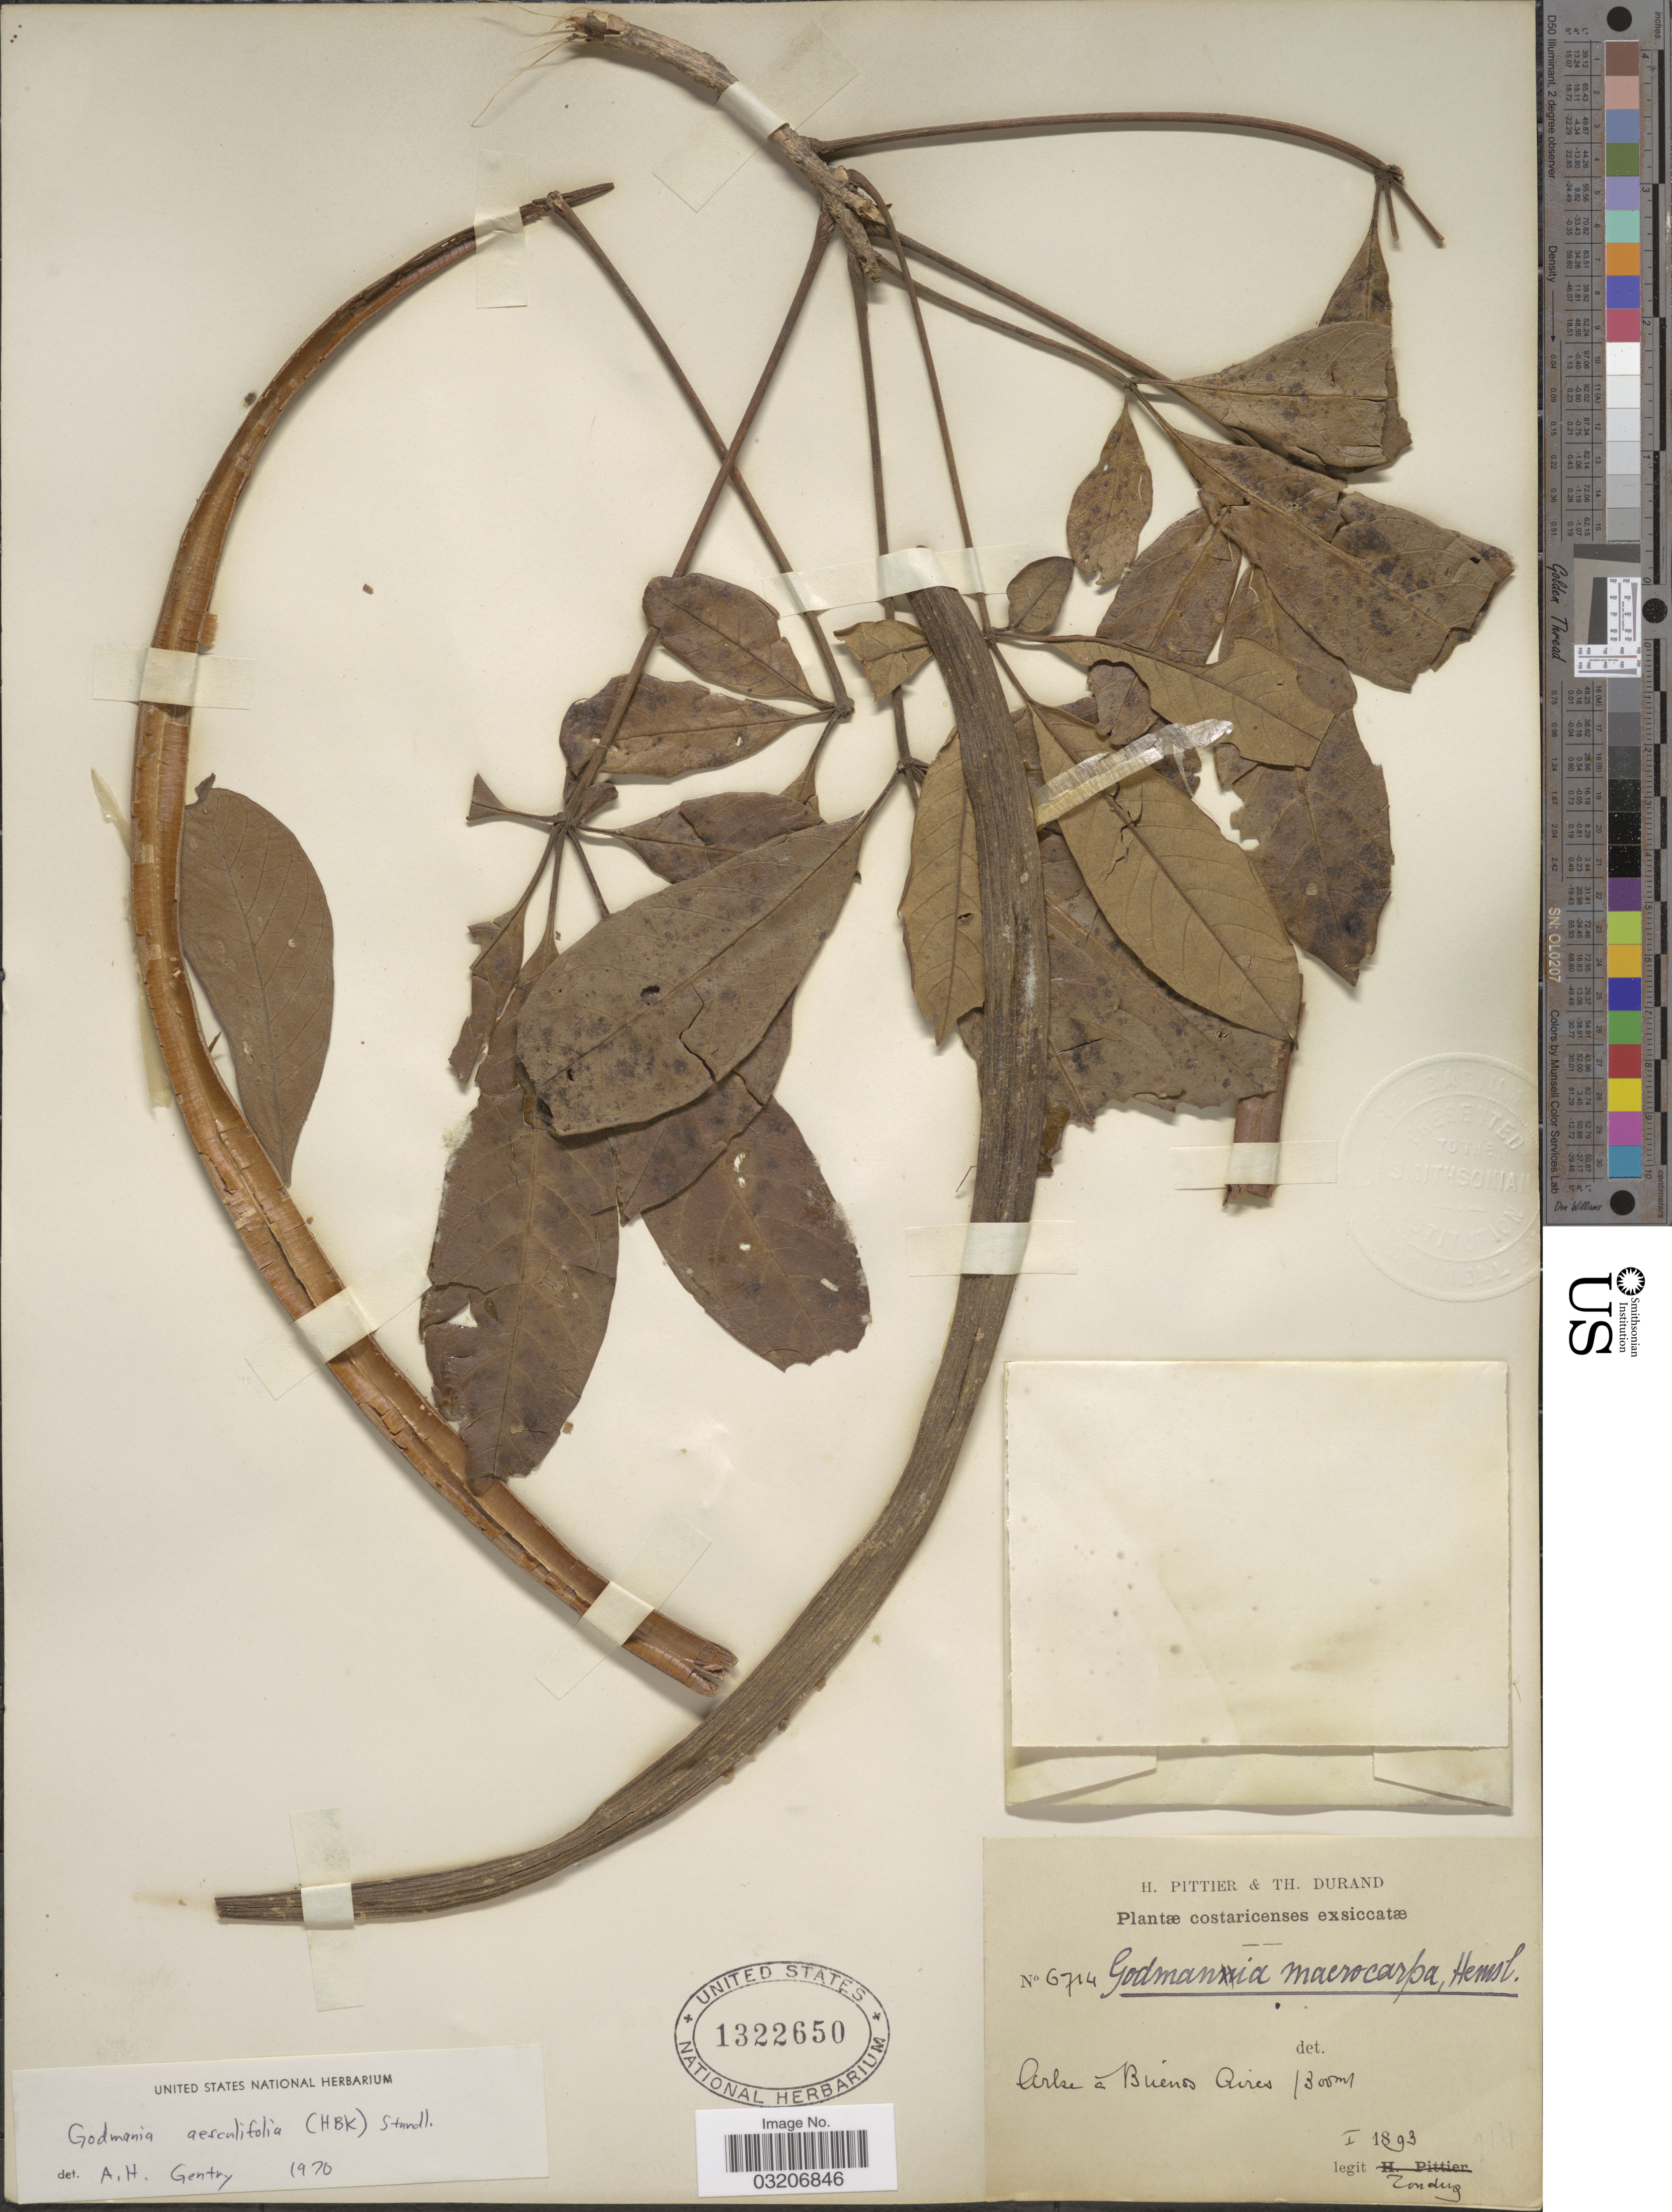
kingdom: Plantae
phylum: Tracheophyta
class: Magnoliopsida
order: Lamiales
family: Bignoniaceae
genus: Godmania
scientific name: Godmania aesculifolia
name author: Standl.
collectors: Tonduz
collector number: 6714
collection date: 1893-01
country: Costa Rica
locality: Arbe á Buenos Aires.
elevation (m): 1300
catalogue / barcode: US 1322650